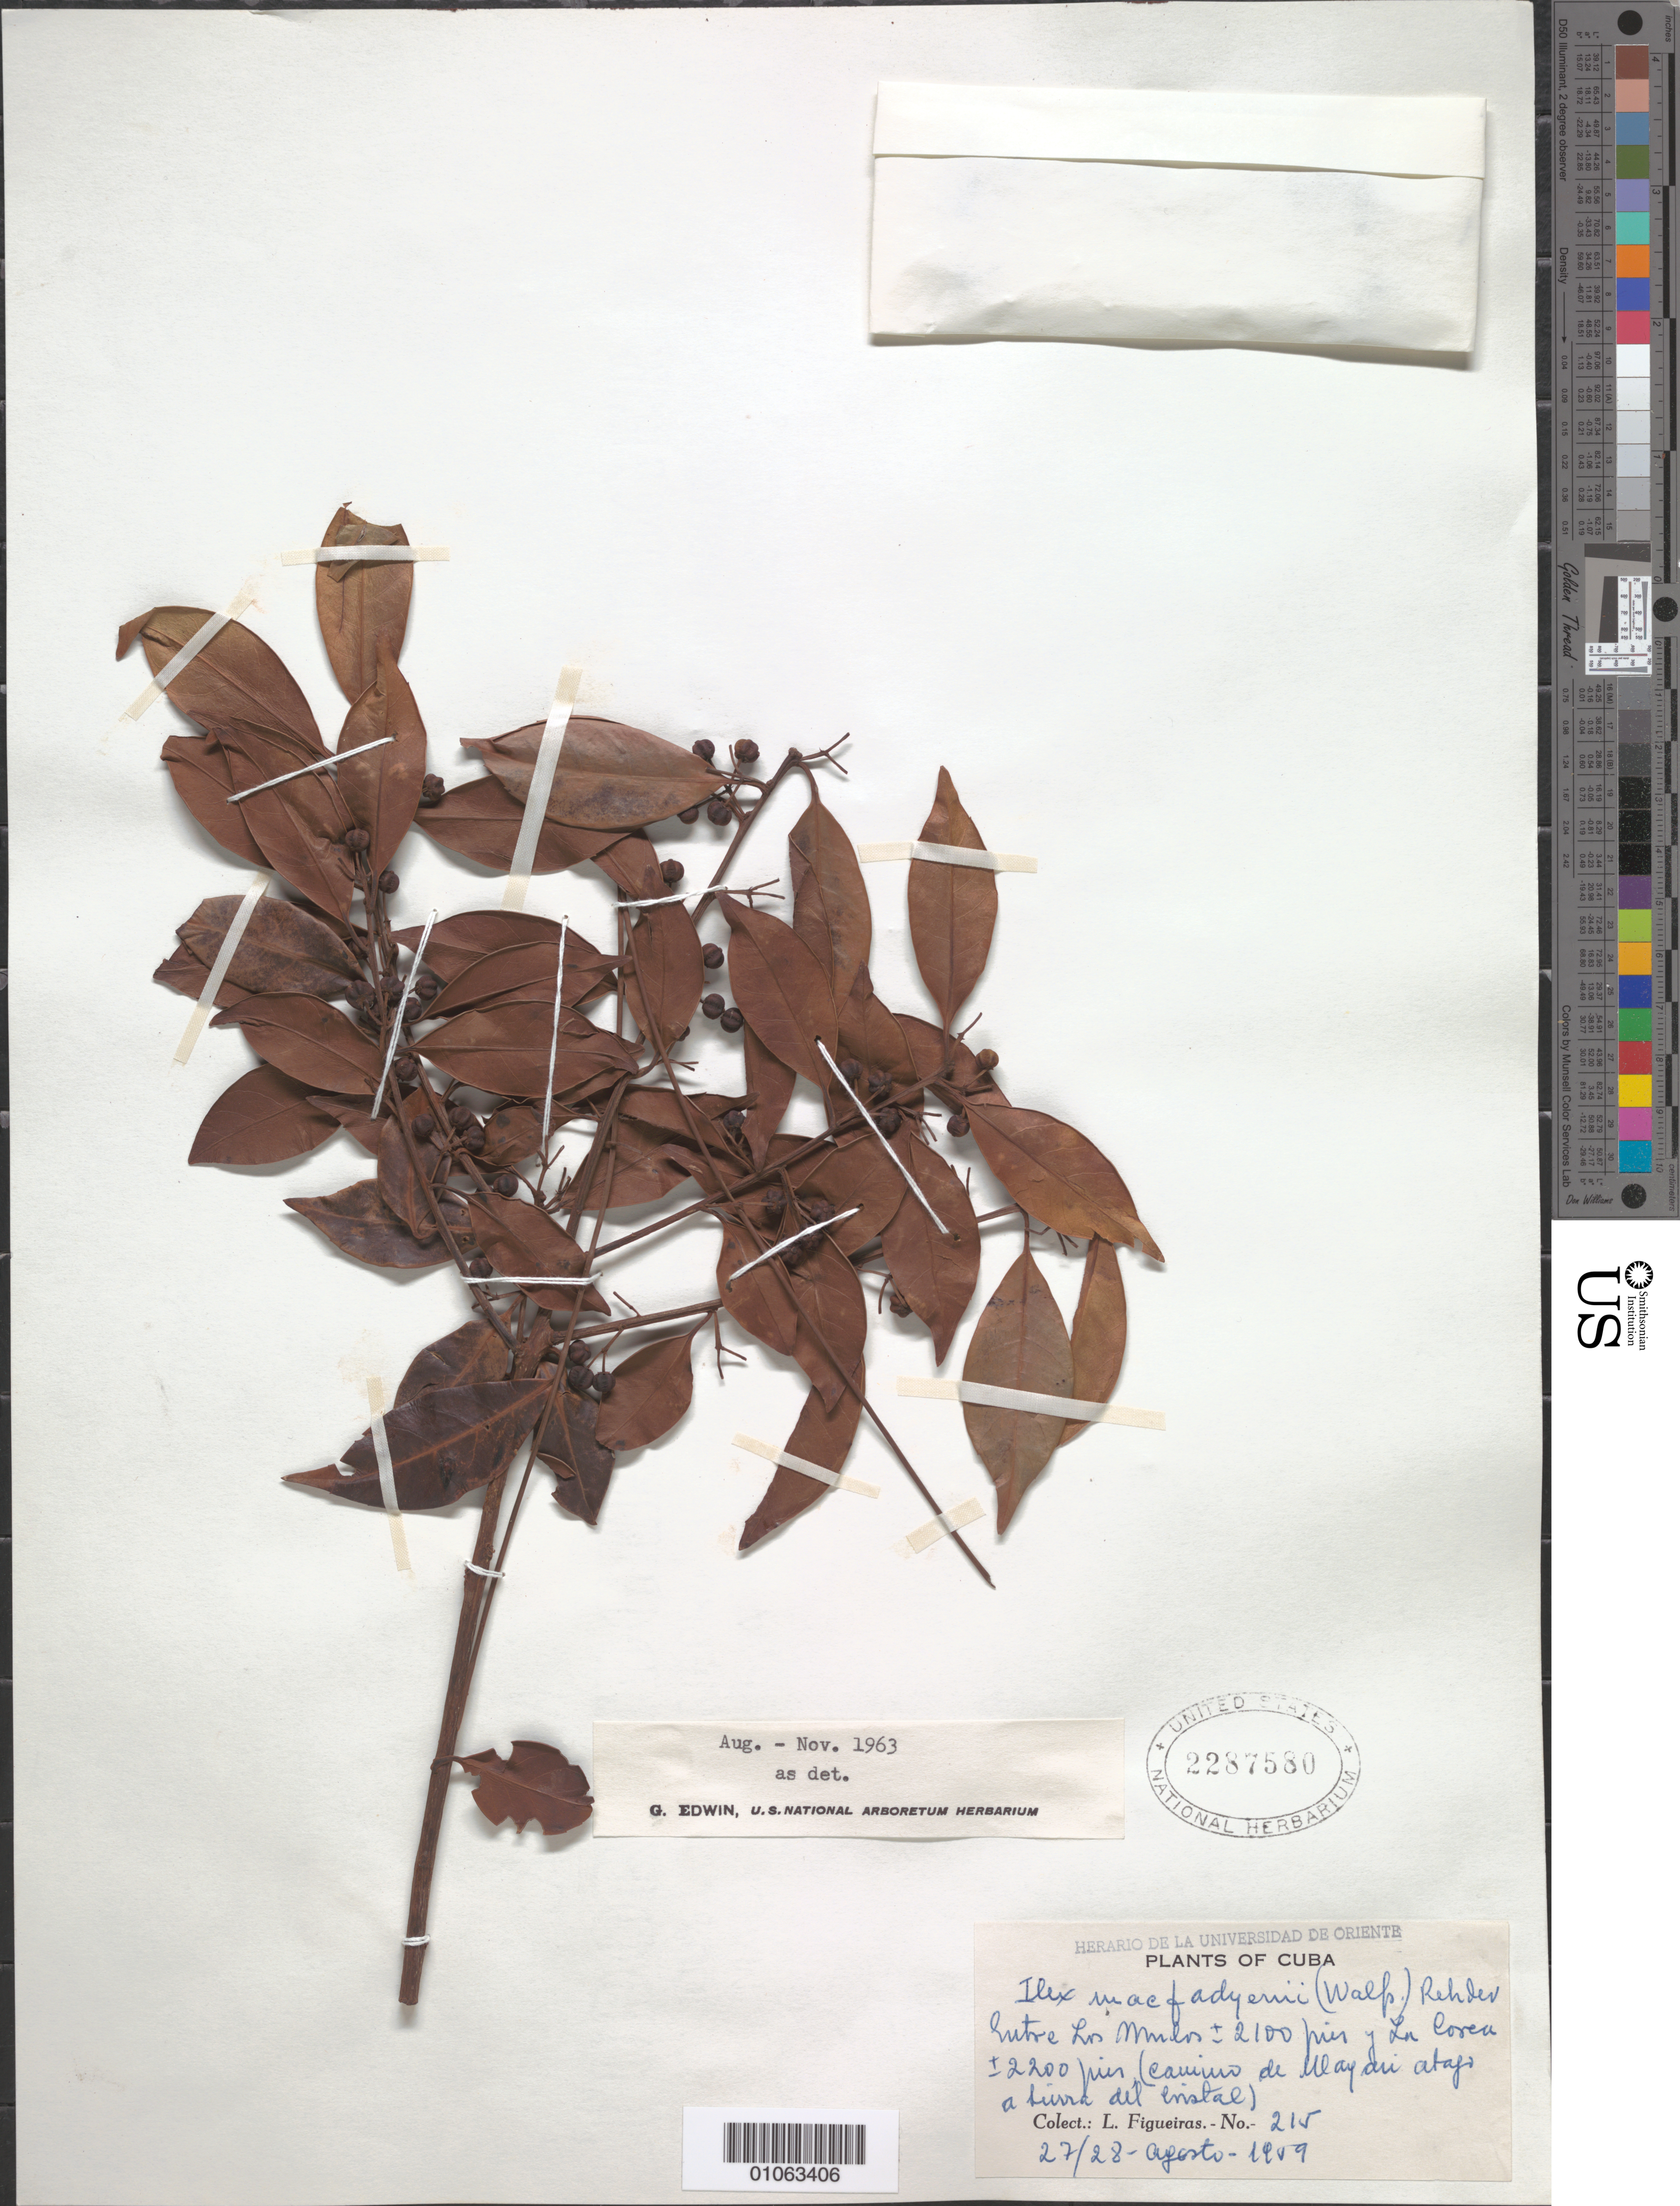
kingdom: Plantae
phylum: Tracheophyta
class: Magnoliopsida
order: Aquifoliales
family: Aquifoliaceae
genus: Ilex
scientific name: Ilex macfadyenii var. macfadyenii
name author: (Walp.) Rehder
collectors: M. López Figueiras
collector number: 215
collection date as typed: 27 Aug 1959 to 28 Aug 1959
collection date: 1959-08-27/1959-08-28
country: Cuba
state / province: Oriente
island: Cuba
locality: Camino de Mayari, abajo a Sierra del Cristal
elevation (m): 640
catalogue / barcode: US 2287580